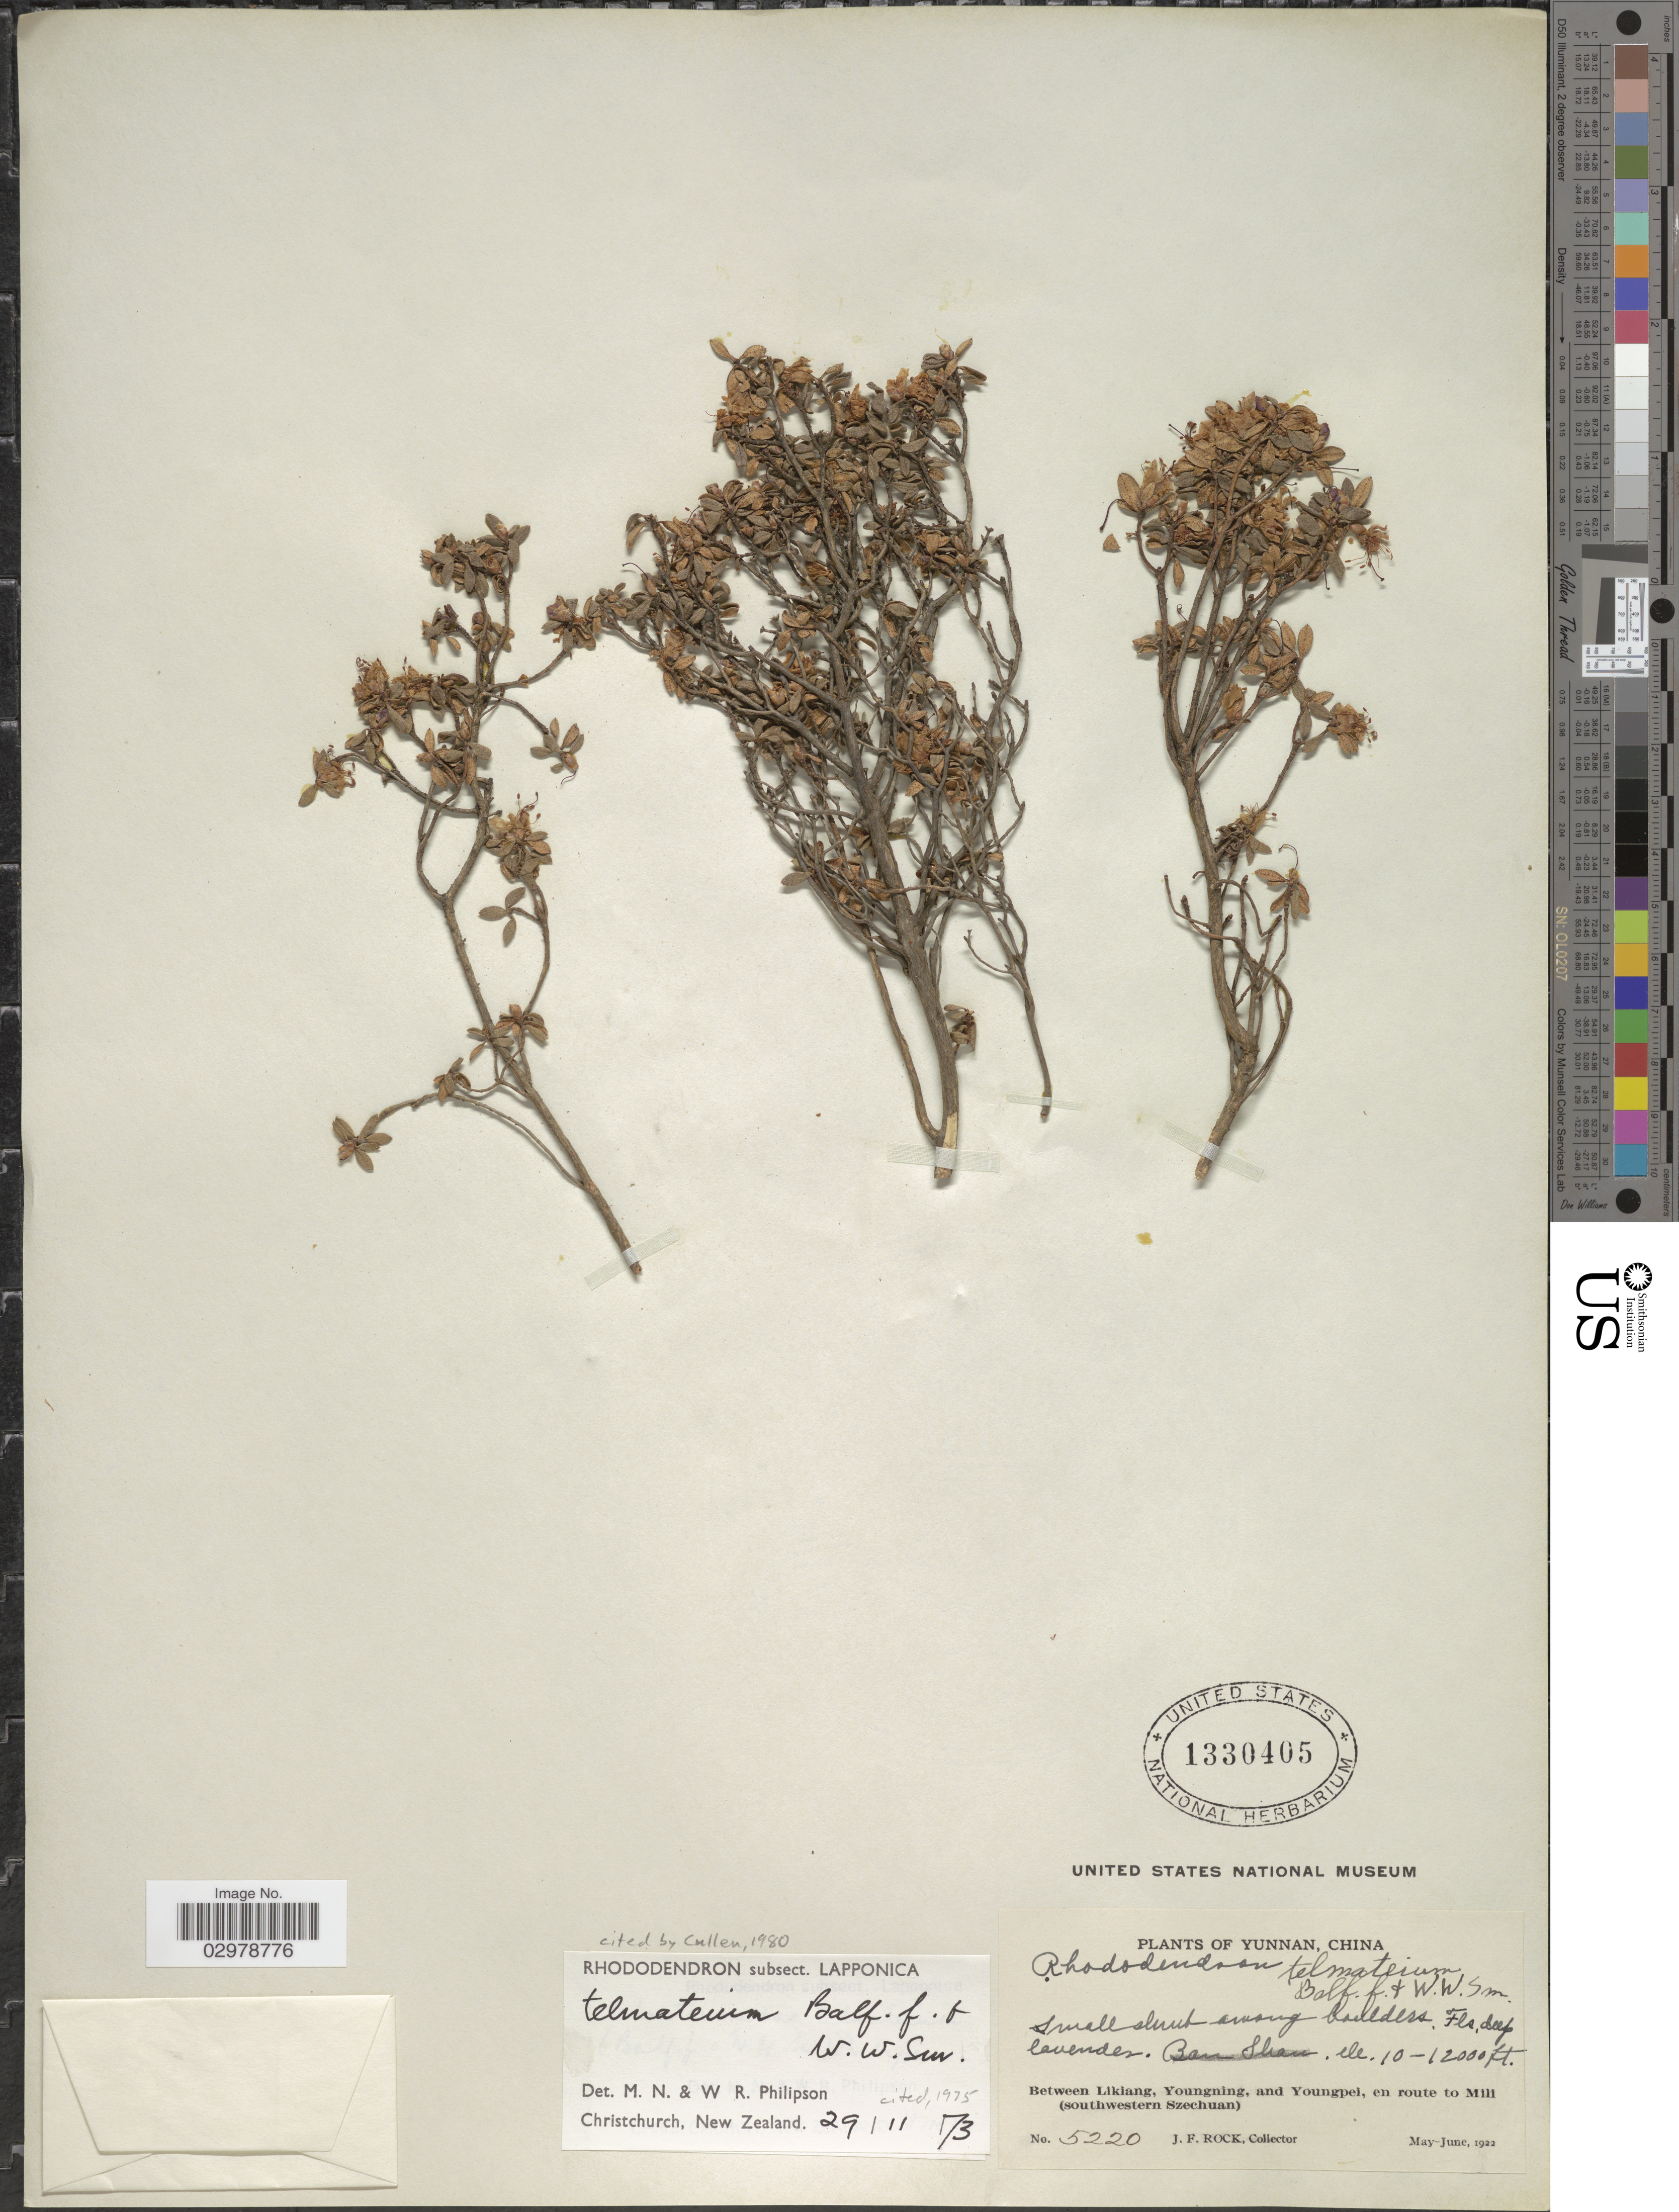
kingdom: Plantae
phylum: Tracheophyta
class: Magnoliopsida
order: Ericales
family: Ericaceae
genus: Rhododendron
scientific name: Rhododendron telmateium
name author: Balf. f. & W.W. Sm.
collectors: J. Rock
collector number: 5220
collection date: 1922-05/1922-06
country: China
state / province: Yunnan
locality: Between Likiang, Youngning, and Youngpei, en route to Mili (southwestern Szechuan).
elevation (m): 3048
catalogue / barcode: US 1330405